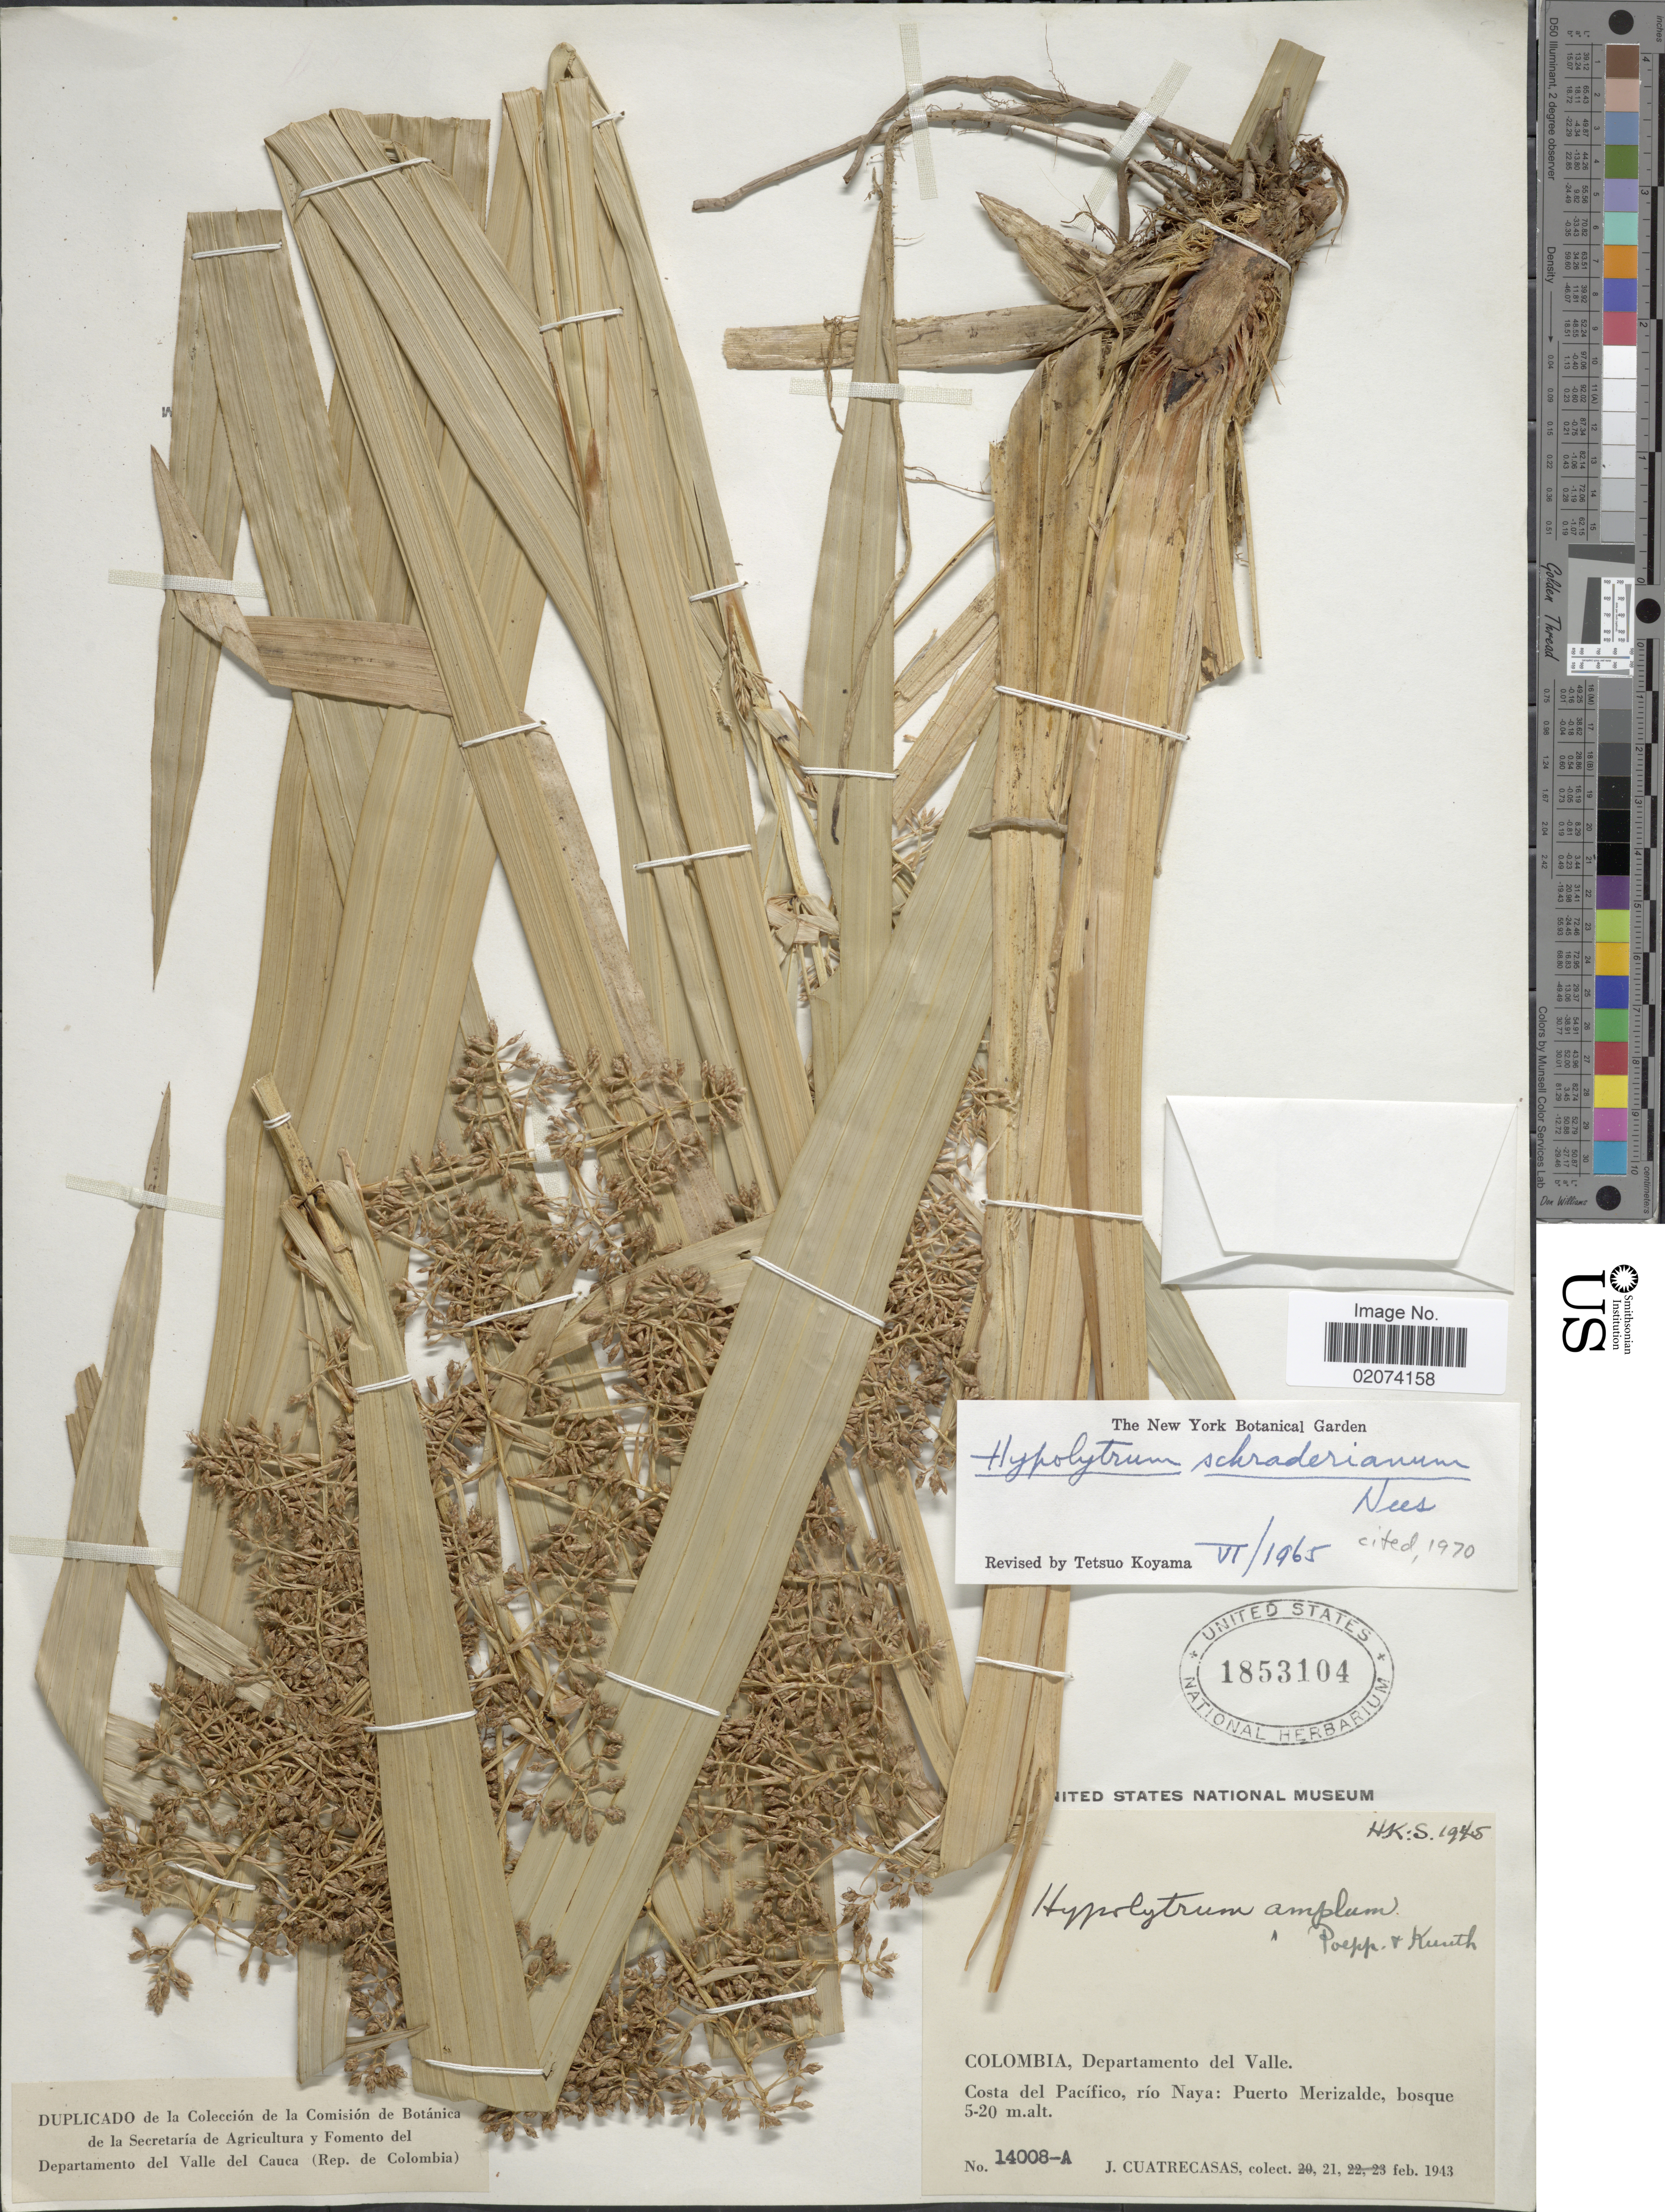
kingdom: Plantae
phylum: Tracheophyta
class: Liliopsida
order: Poales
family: Cyperaceae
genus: Hypolytrum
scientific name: Hypolytrum schraderianum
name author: Nees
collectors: J. Cuatrecasas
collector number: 14008-A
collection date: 1943-02-21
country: Colombia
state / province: Valle del Cauca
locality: Departamento del Valle. Costa del Pacifico, rio Naya: Puerto Merizalde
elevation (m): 5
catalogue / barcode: US 1853104